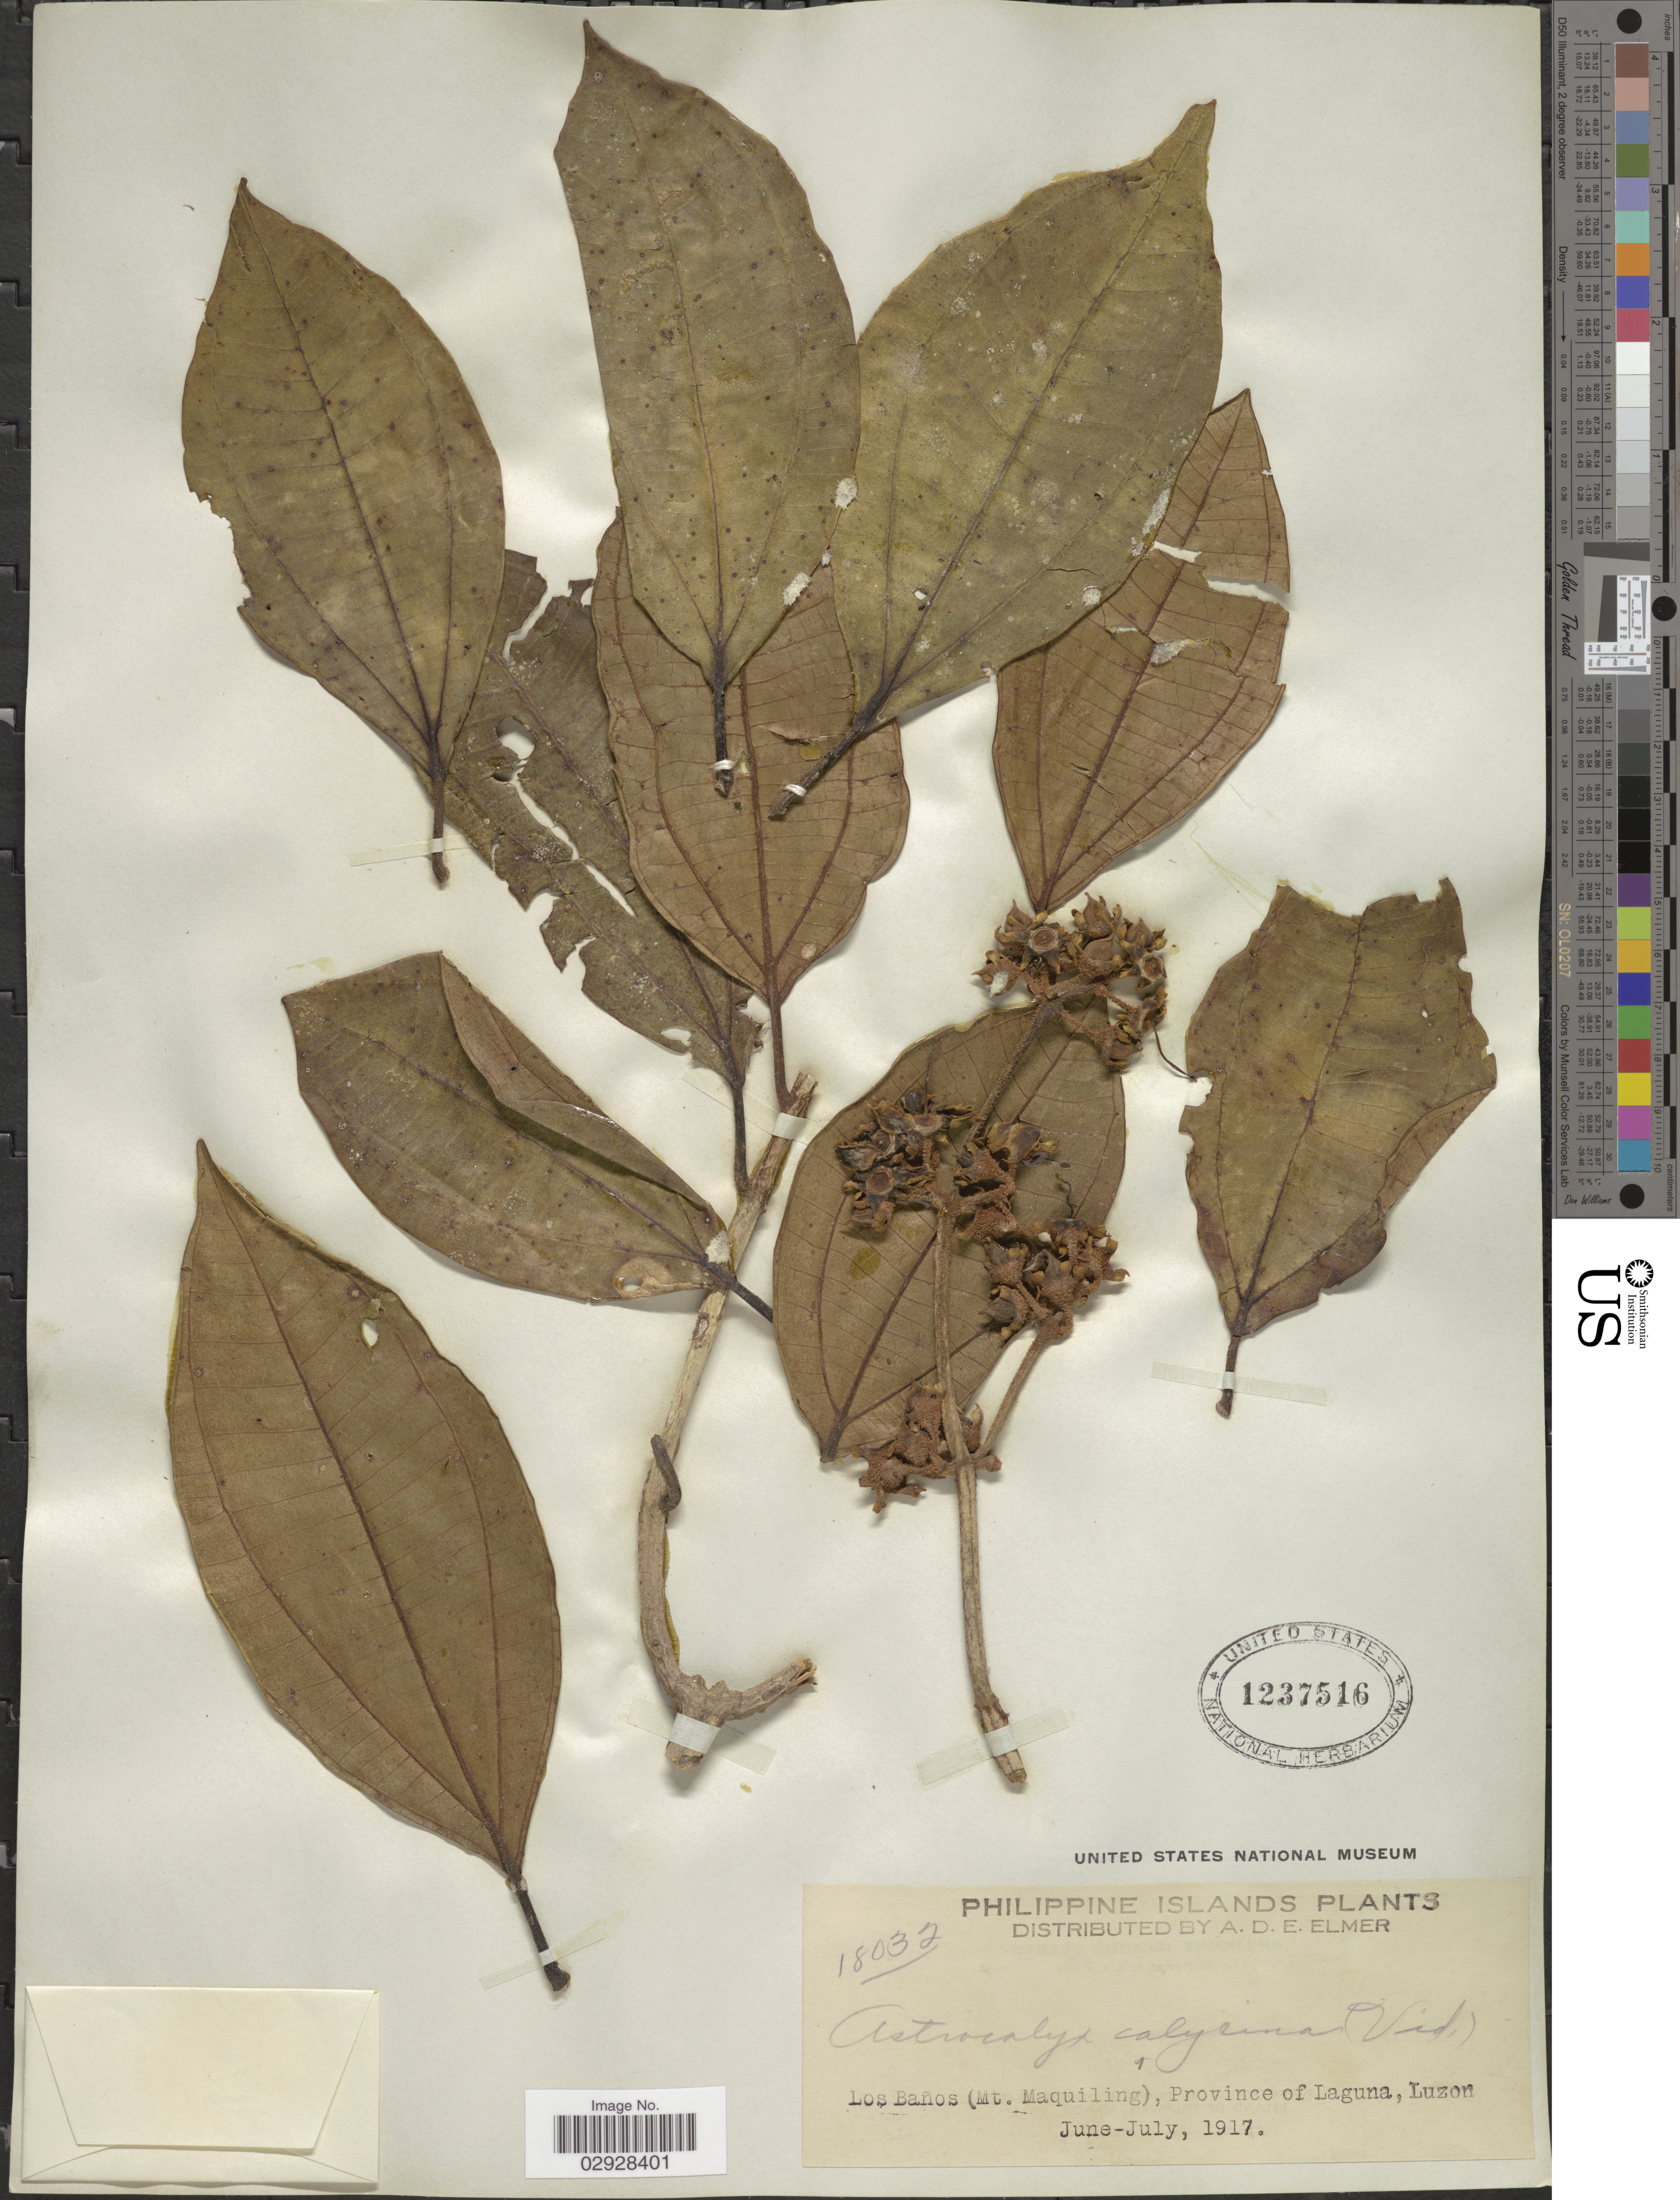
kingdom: Plantae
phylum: Tracheophyta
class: Magnoliopsida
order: Myrtales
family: Melastomataceae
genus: Astrocalyx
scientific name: Astrocalyx calycina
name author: Merr.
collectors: A. D. E. Elmer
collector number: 18032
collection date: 1917-06/1917-07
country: Philippines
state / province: Calabarzon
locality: Philippine Islands. Los Baños (Mt. Maquiling), Province of Laguna, Luzon.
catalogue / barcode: US 1237516